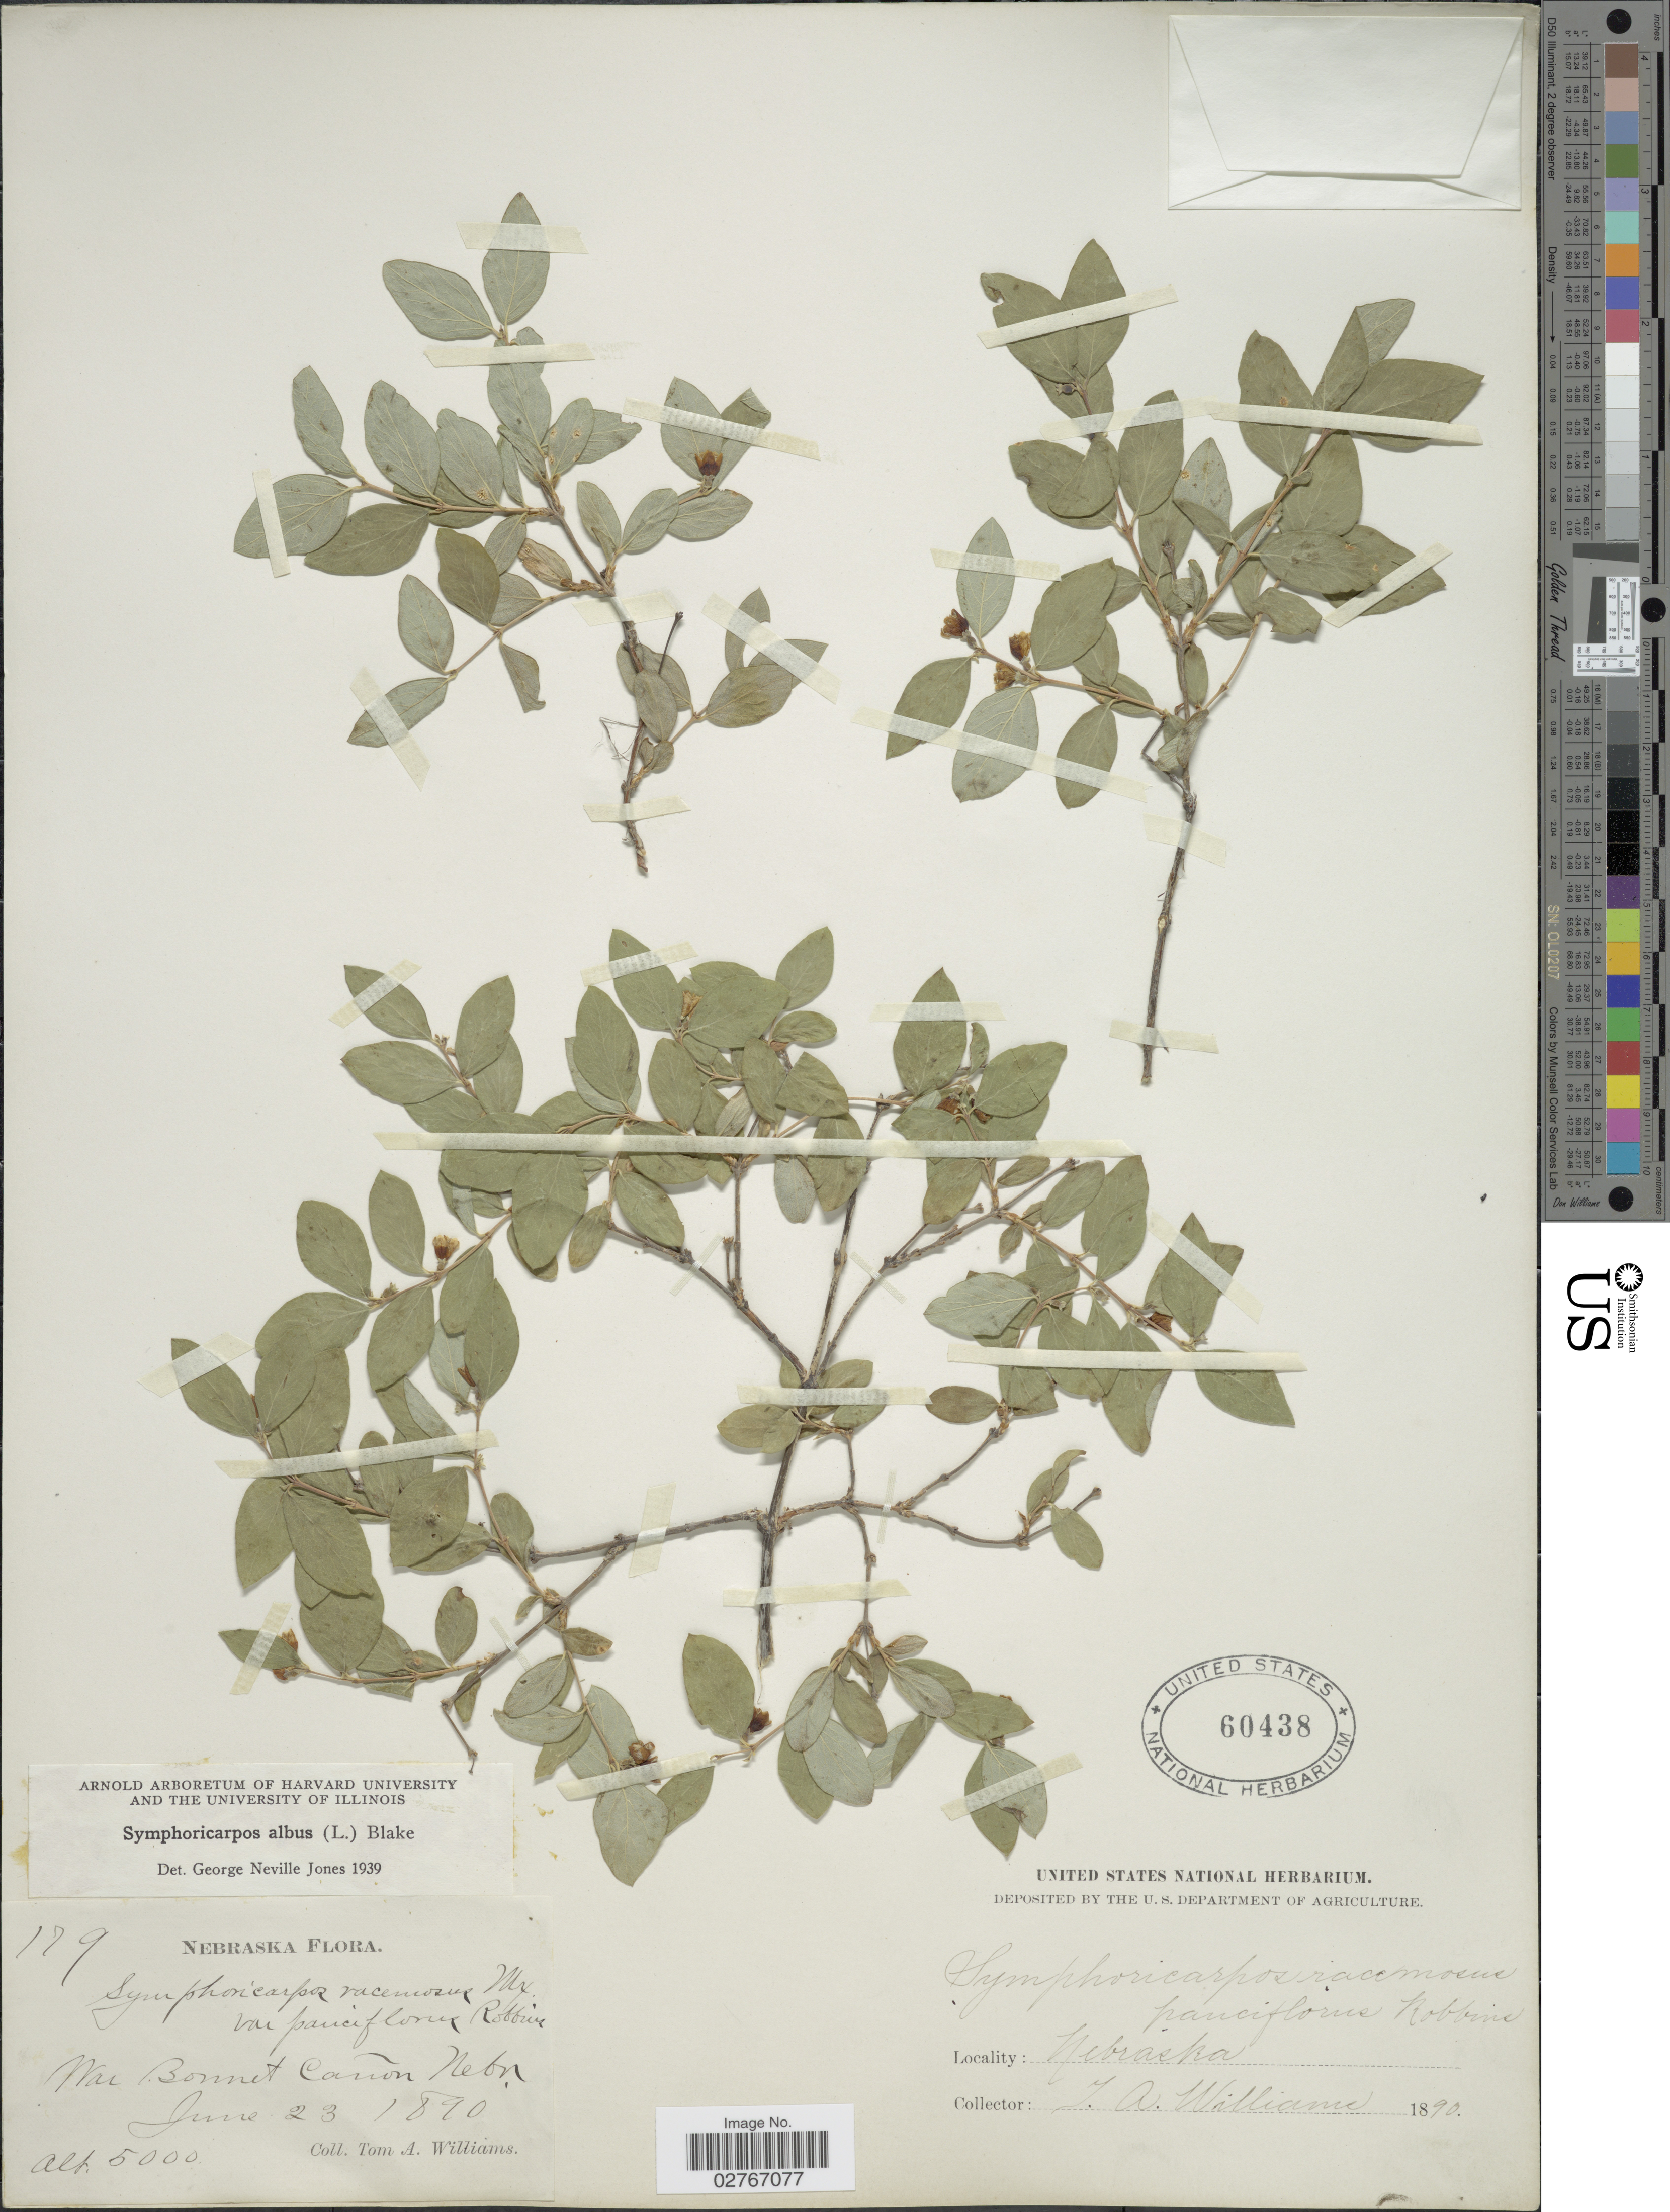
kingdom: Plantae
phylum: Tracheophyta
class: Magnoliopsida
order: Dipsacales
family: Caprifoliaceae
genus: Symphoricarpos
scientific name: Symphoricarpos albus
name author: (L.) S.F. Blake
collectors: T. A. Williams (herbarium)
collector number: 179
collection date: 1890-06-23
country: United States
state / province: Nebraska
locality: War Bonnet Canon, Nebr.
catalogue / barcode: US 60438